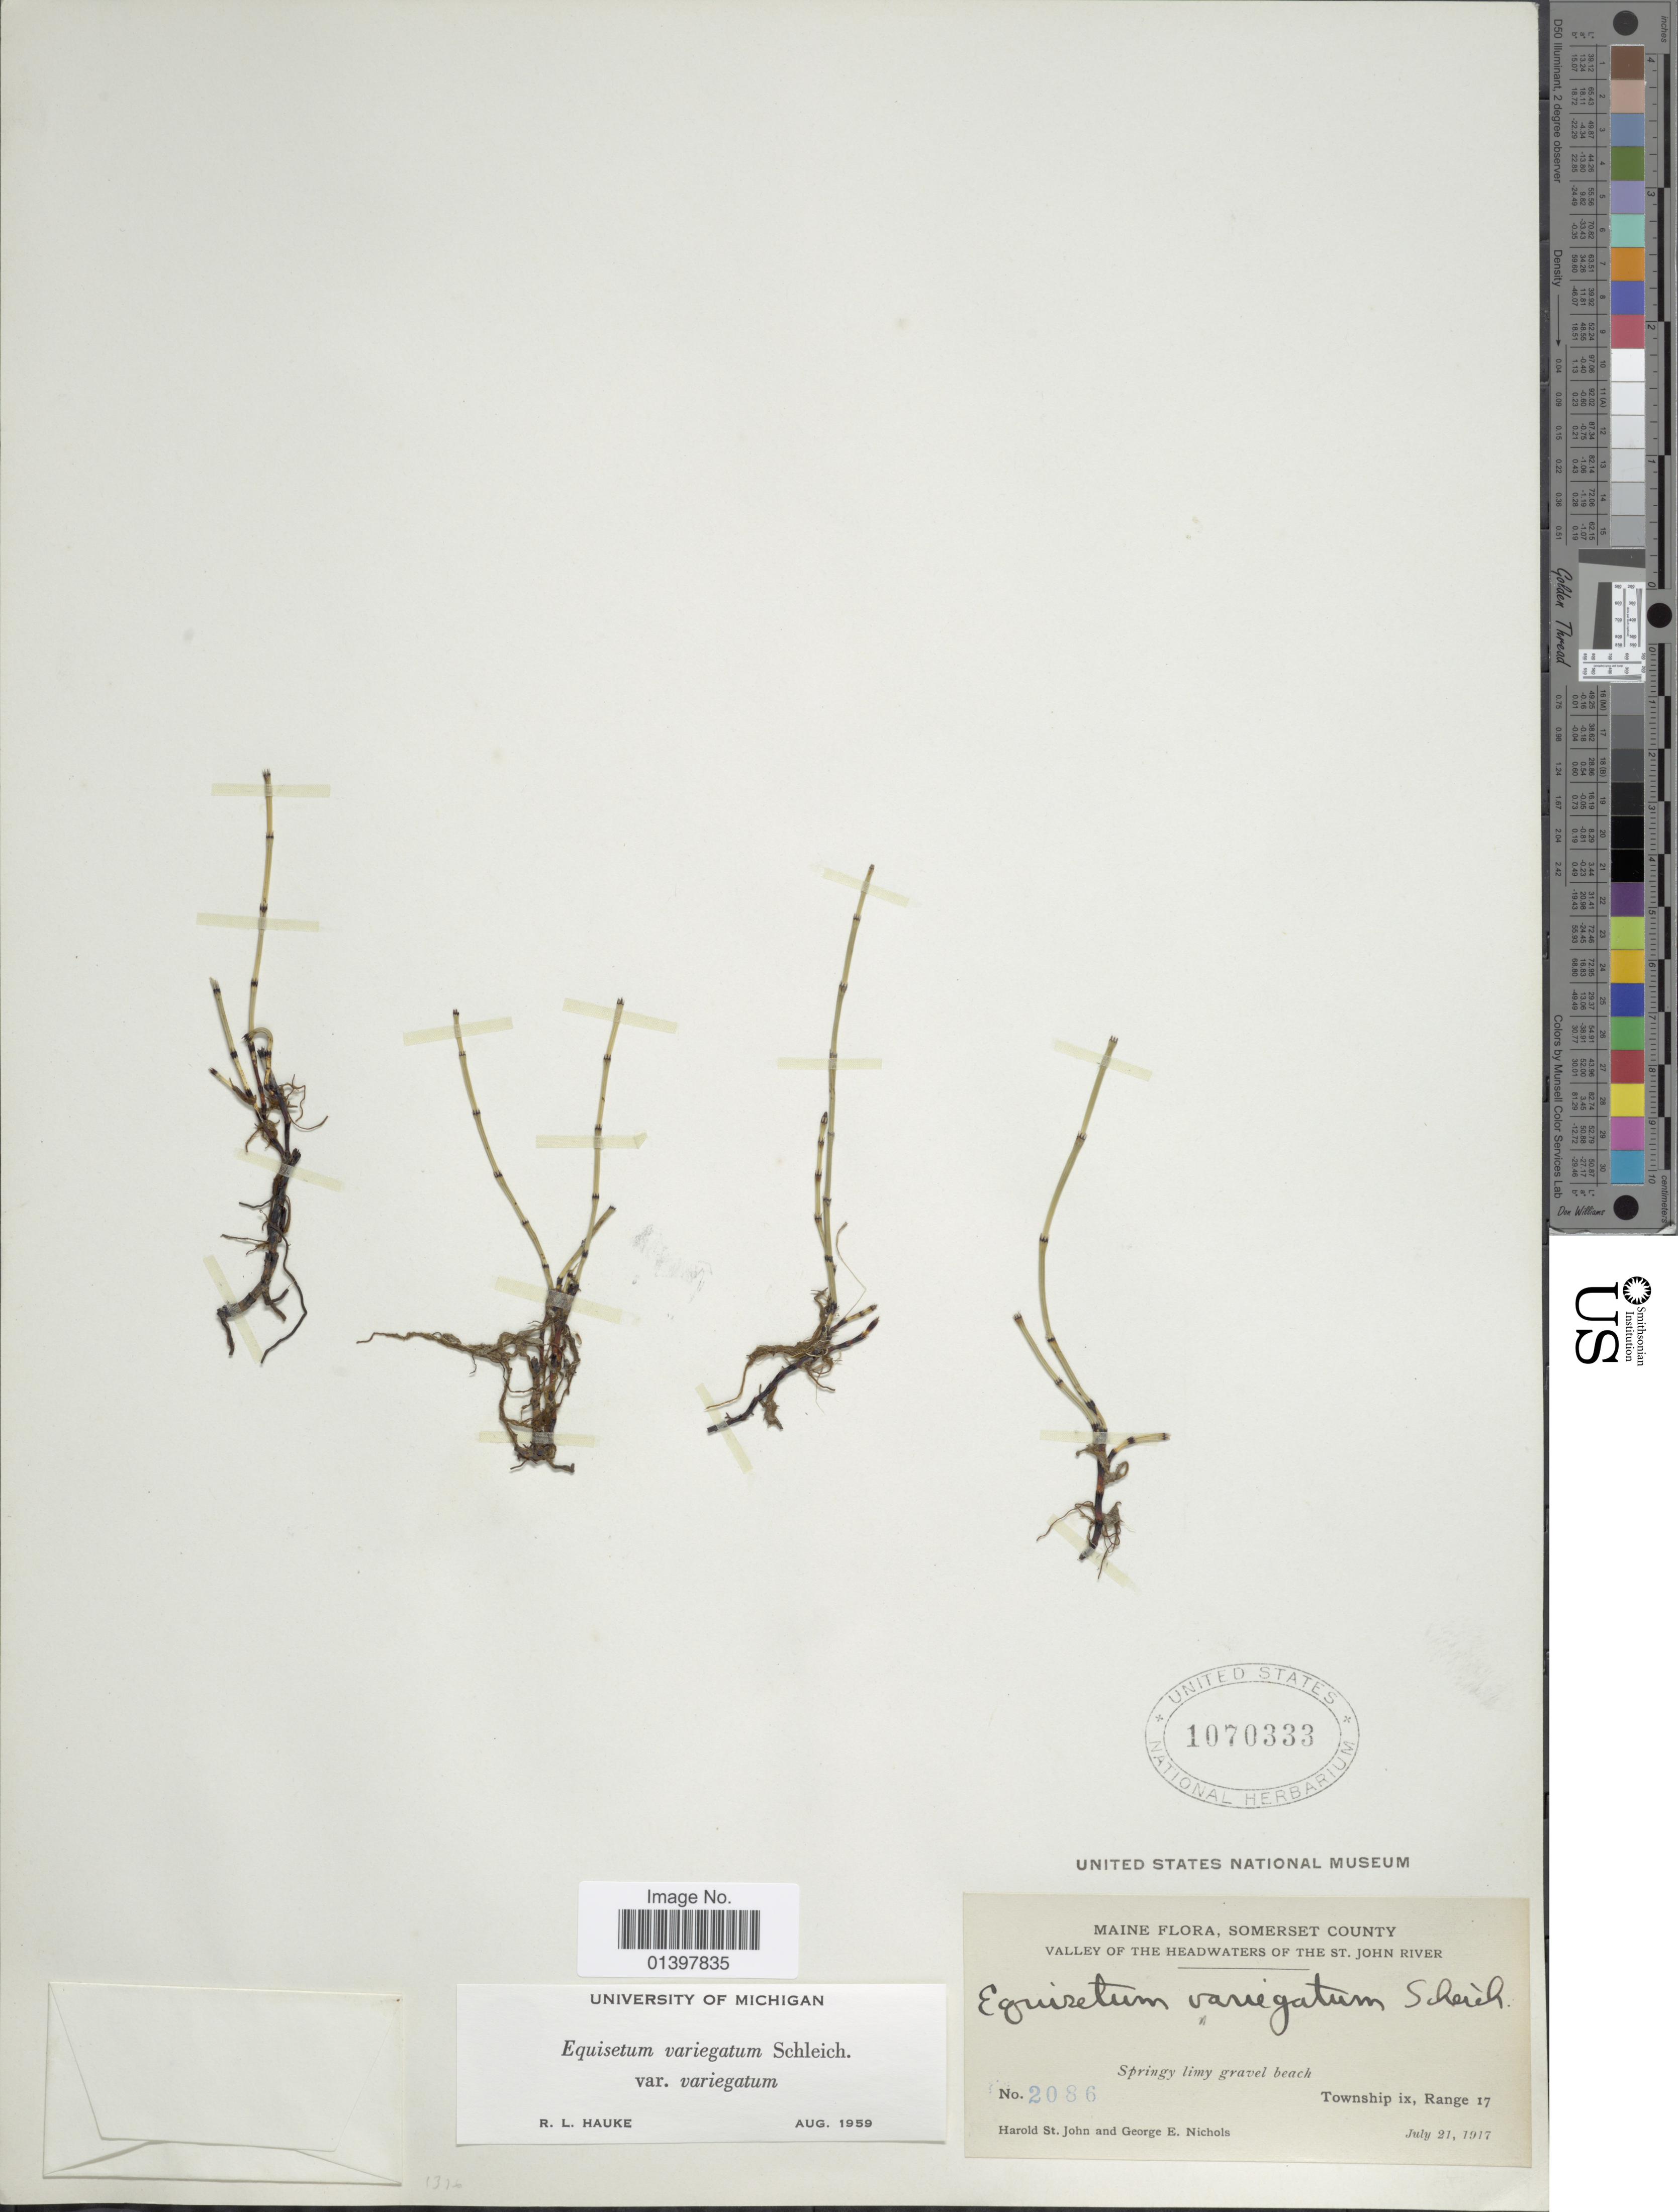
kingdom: Plantae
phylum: Tracheophyta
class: Polypodiopsida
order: Equisetales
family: Equisetaceae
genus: Equisetum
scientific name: Equisetum variegatum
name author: Schleich. ex F. Weber & D. Mohr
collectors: H. St. John & G. E. Nichols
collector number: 2086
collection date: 1917-07-21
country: United States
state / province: Maine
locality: Maine Flore, Somerset County, Valley of the Headwaters of the St. John River, springy limy gravel beach, Township ix, Range 17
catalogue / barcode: US 1070333